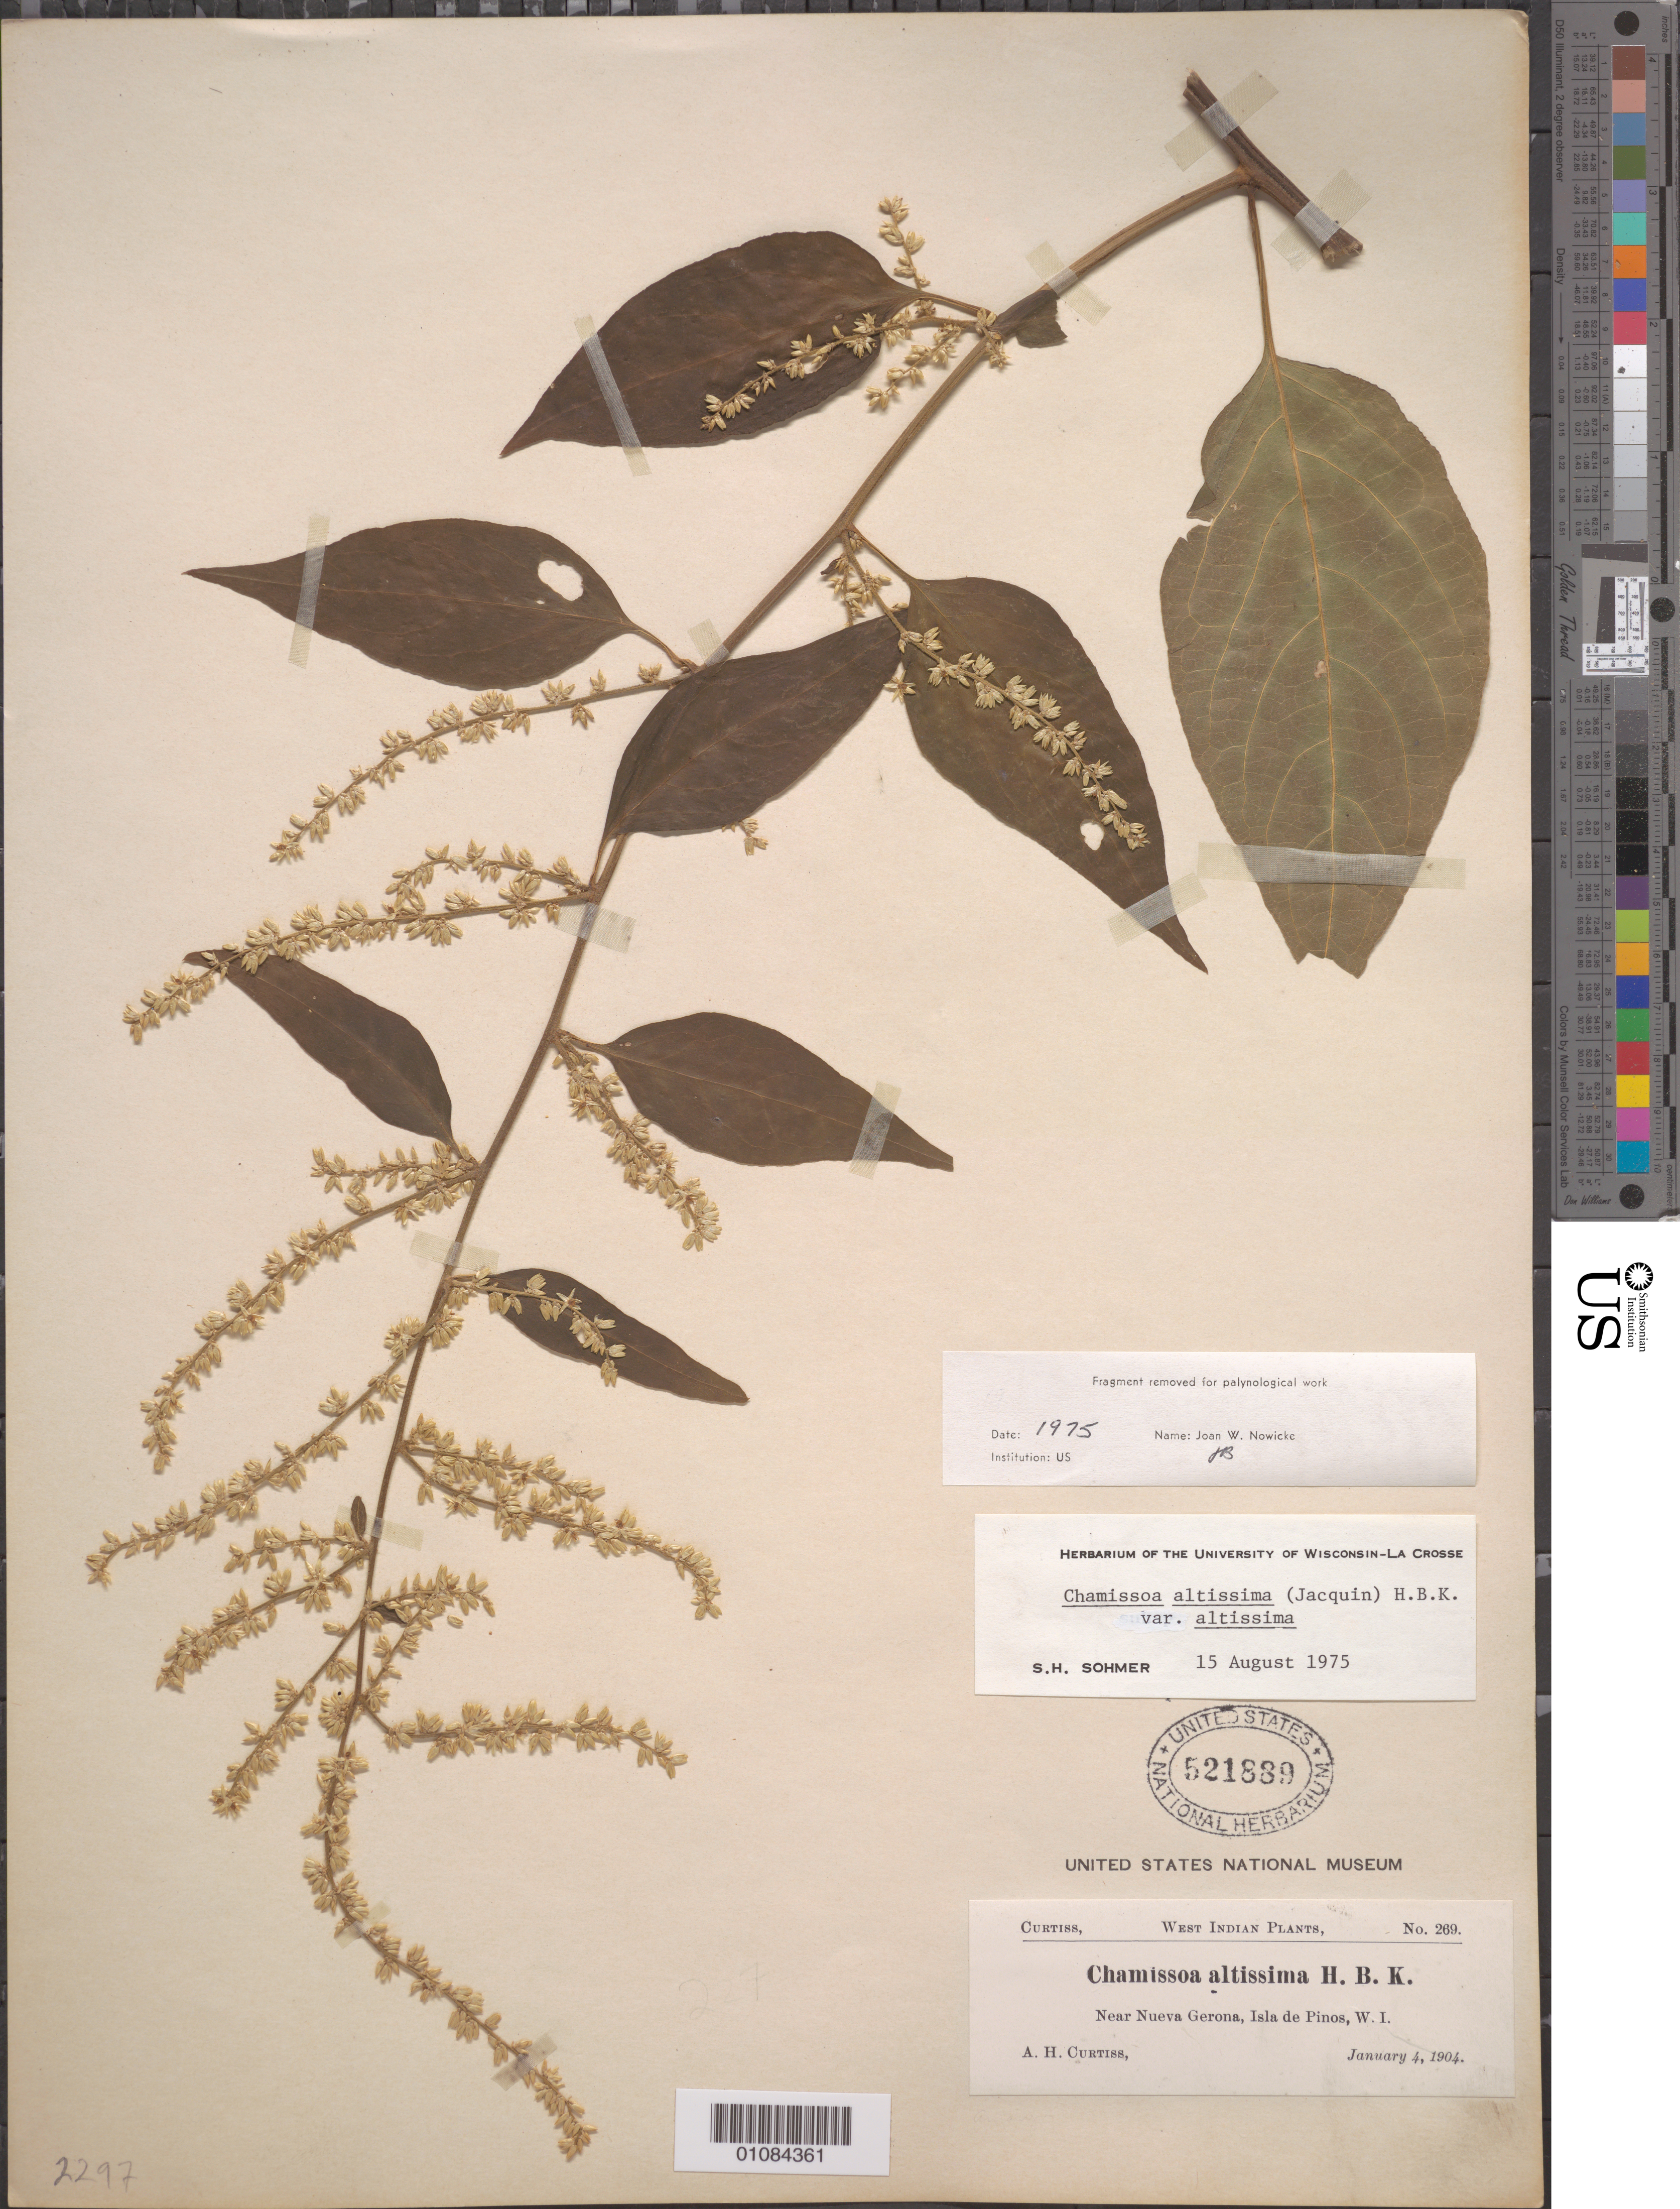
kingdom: Plantae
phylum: Tracheophyta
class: Magnoliopsida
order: Caryophyllales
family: Amaranthaceae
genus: Chamissoa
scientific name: Chamissoa altissima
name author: (Jacq.) Kunth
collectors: A. H. Curtiss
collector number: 269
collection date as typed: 04 Jan 1904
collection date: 1904-01-04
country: Cuba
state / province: Isla de La Juventud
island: Isla de la Juventud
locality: Isla de Pinos, near Nueva Gerona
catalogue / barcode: US 521889